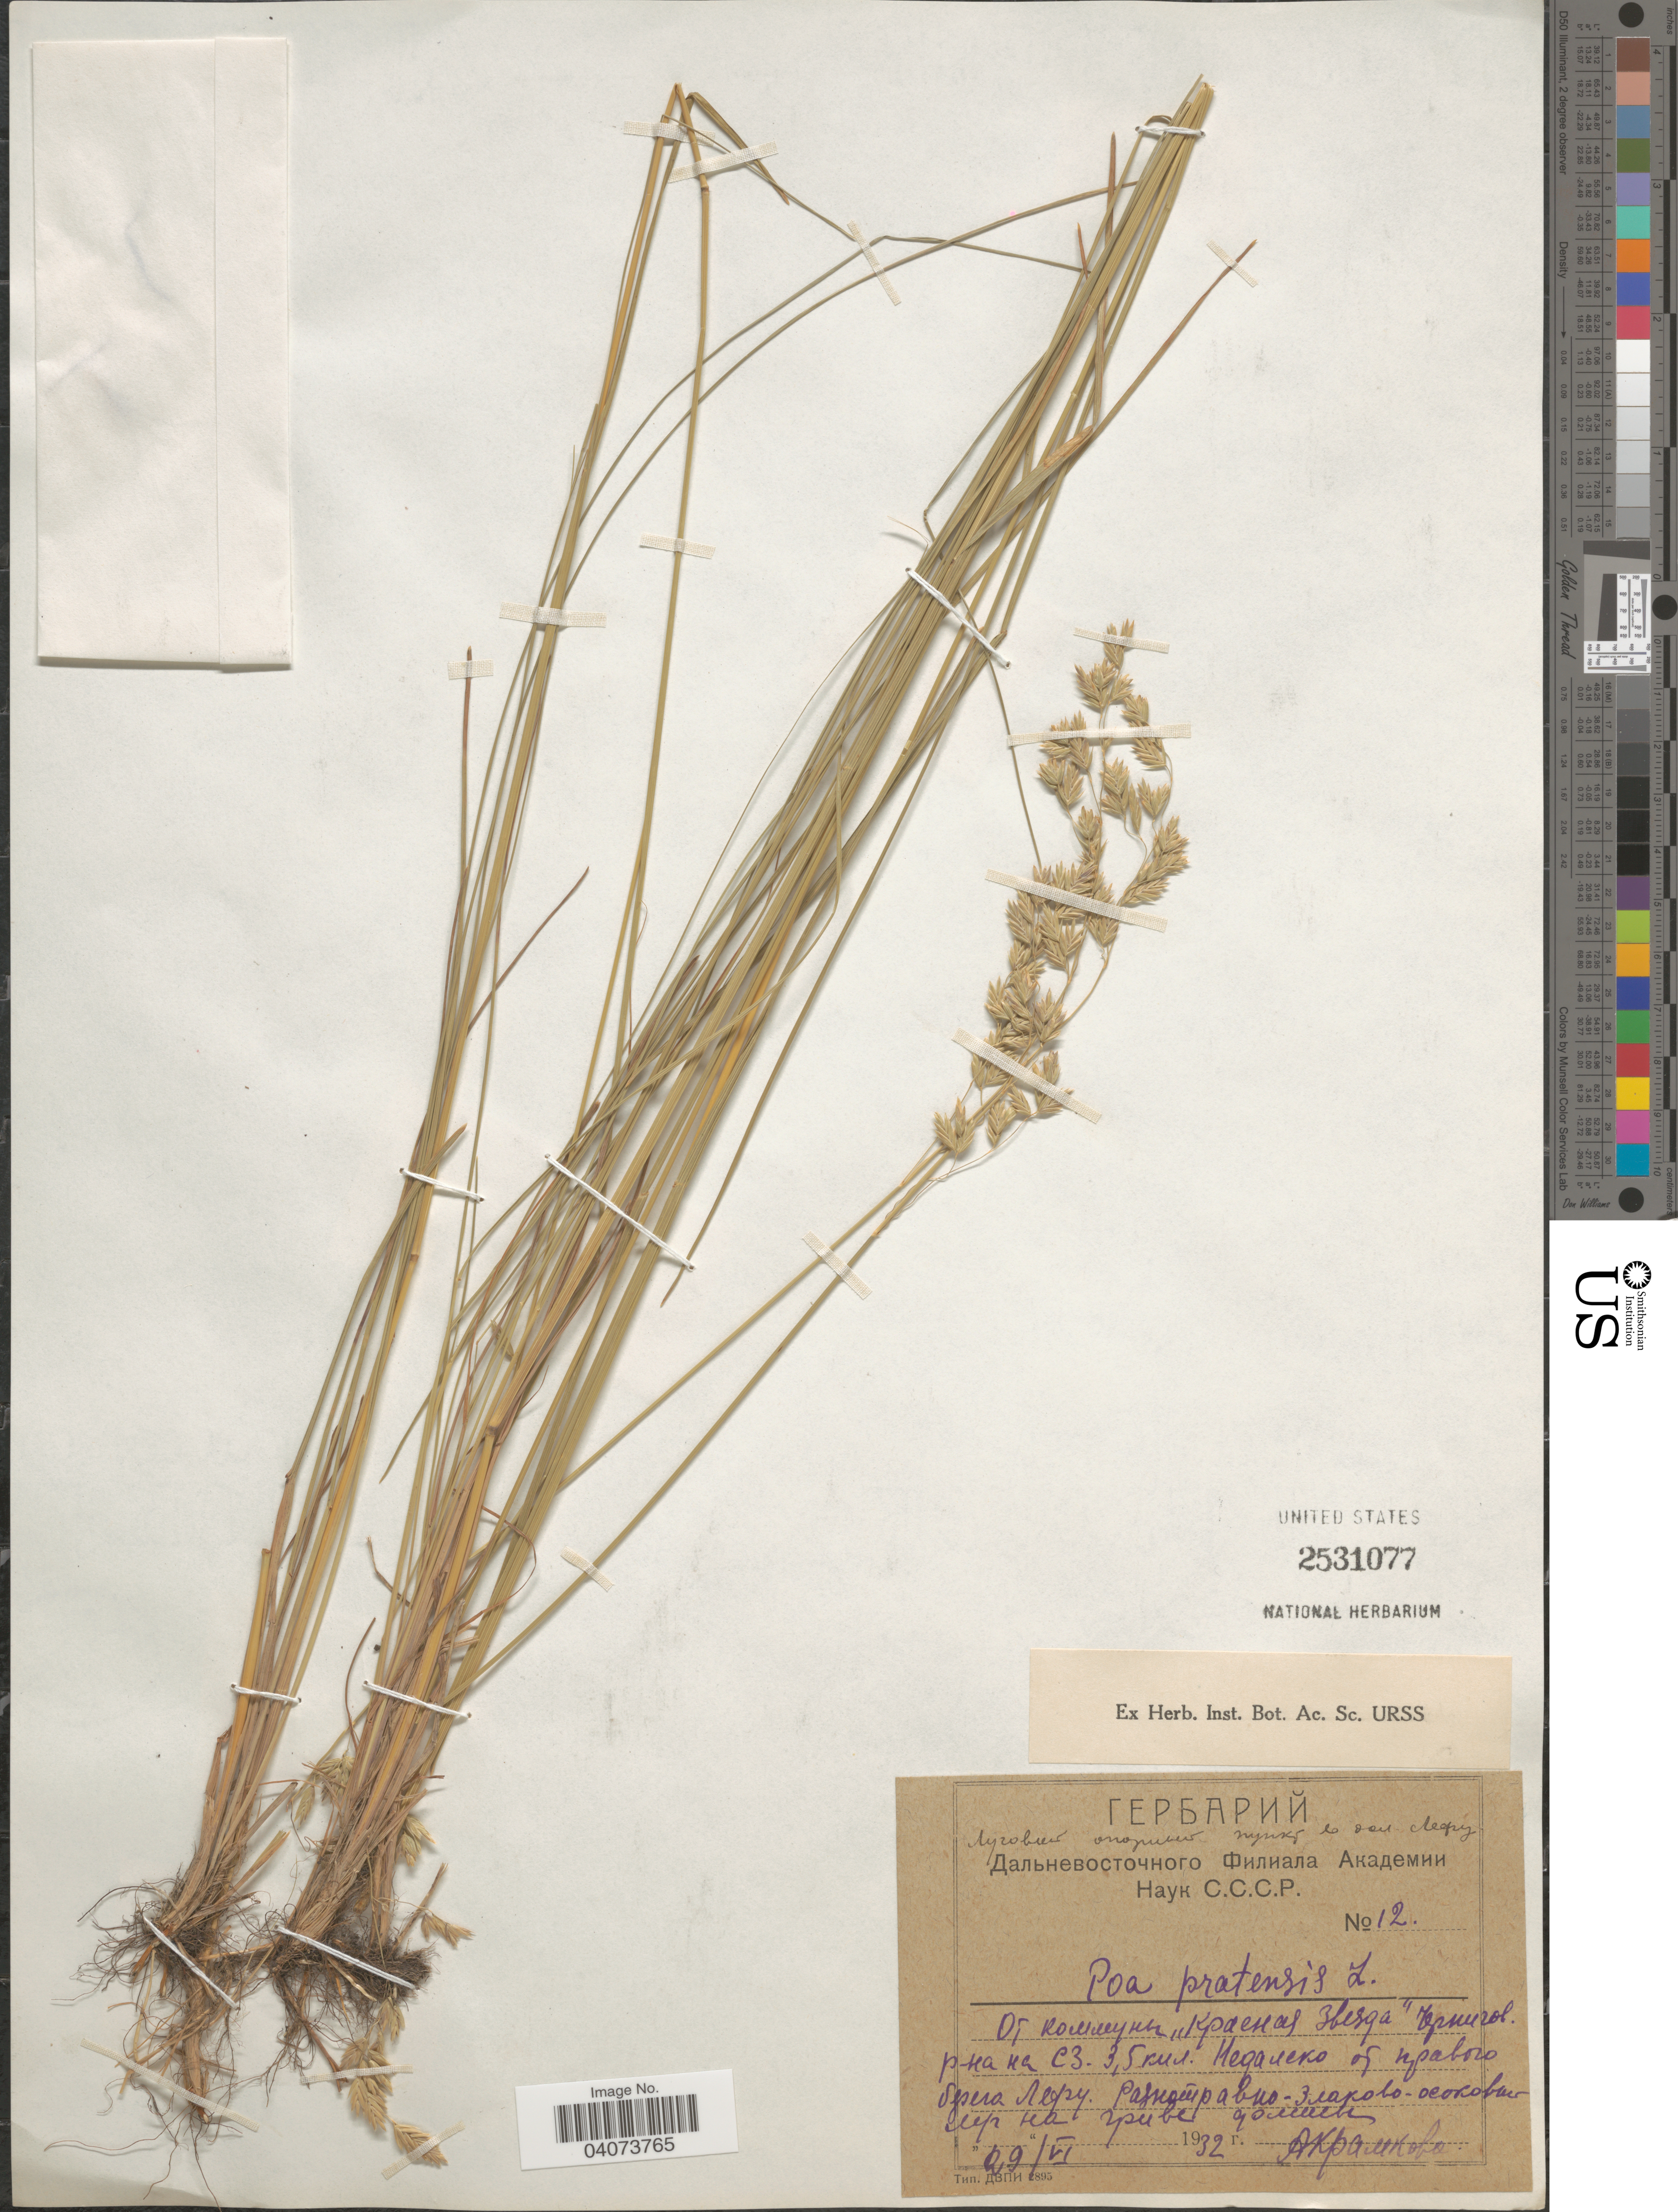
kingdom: Plantae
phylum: Tracheophyta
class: Liliopsida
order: Poales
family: Poaceae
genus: Poa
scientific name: Poa pratensis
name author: L.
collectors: Akramkova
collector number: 12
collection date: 1932-06-29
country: Russian Federation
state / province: Primorsky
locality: District Chernigovskiy, 3.5 km NW of right shore of river Lefu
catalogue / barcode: US 2531077